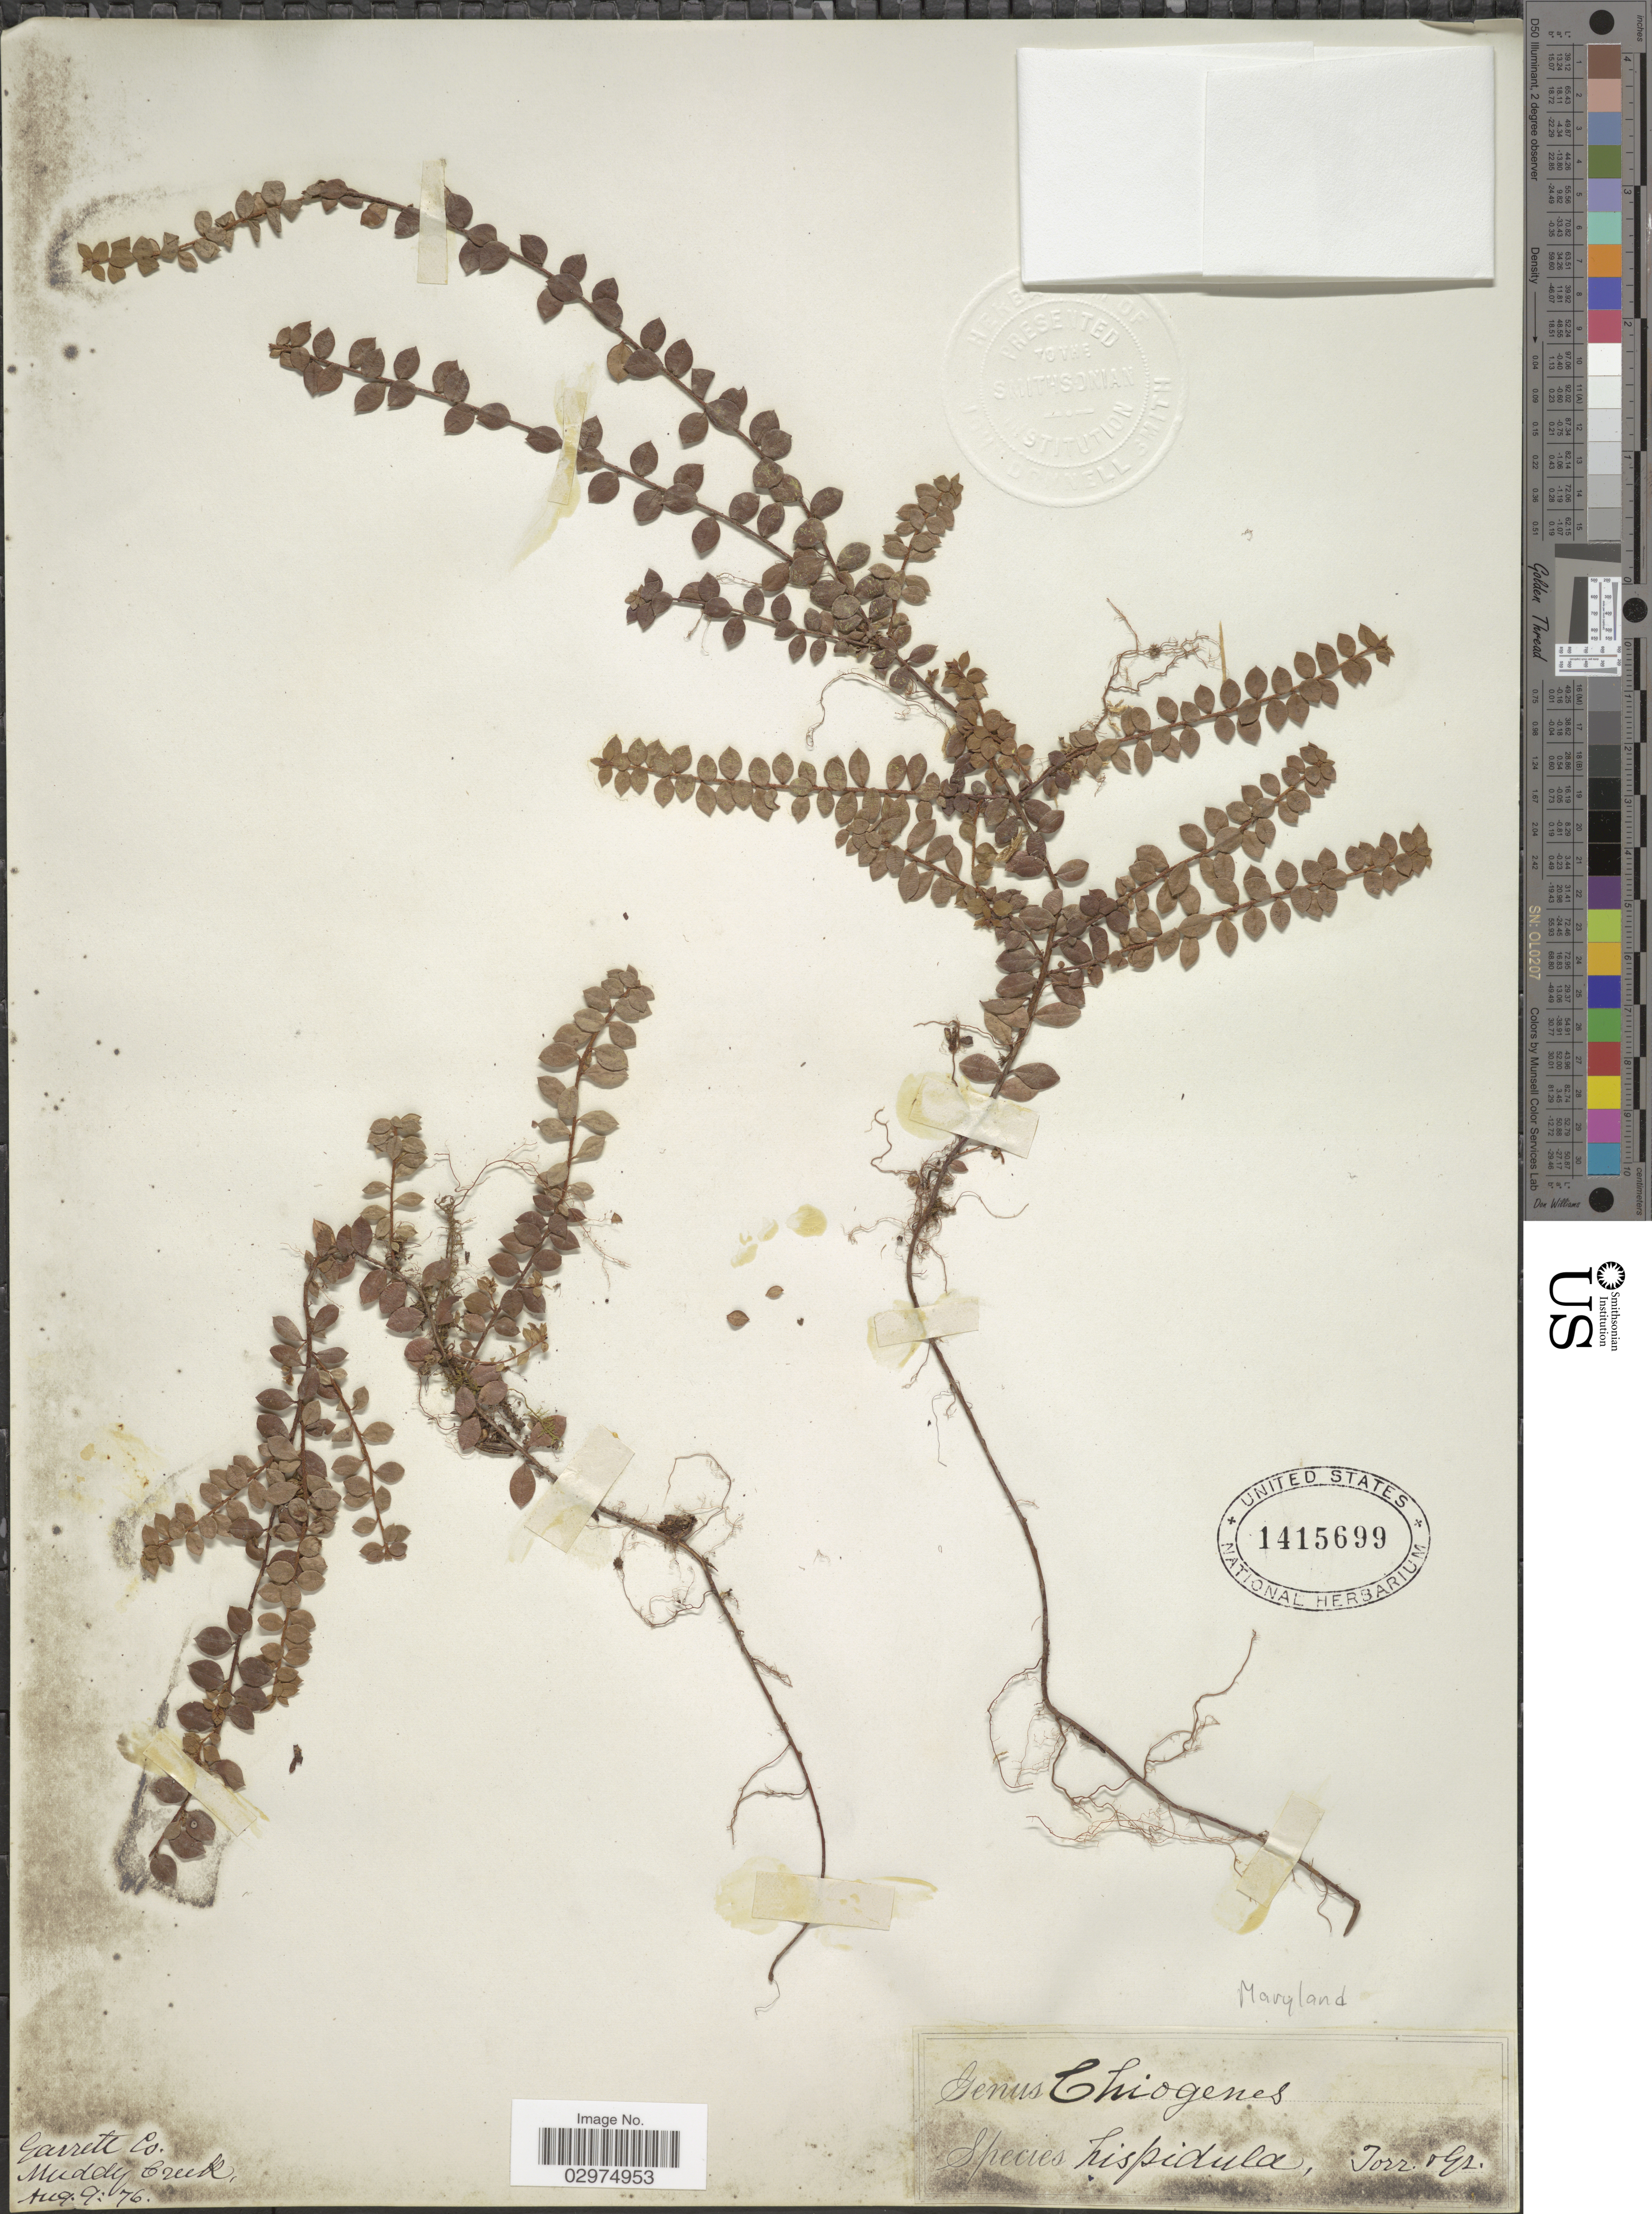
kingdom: Plantae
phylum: Tracheophyta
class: Magnoliopsida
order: Ericales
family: Ericaceae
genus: Gaultheria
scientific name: Gaultheria hispidula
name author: (L.) Muhl. ex Bigelow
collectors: J. Donnell Smith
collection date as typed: Transcribed d/m/y: 9/8/76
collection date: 1876-08-09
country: United States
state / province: Maryland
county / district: Garrett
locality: Garrett Co.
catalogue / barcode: US 1415699